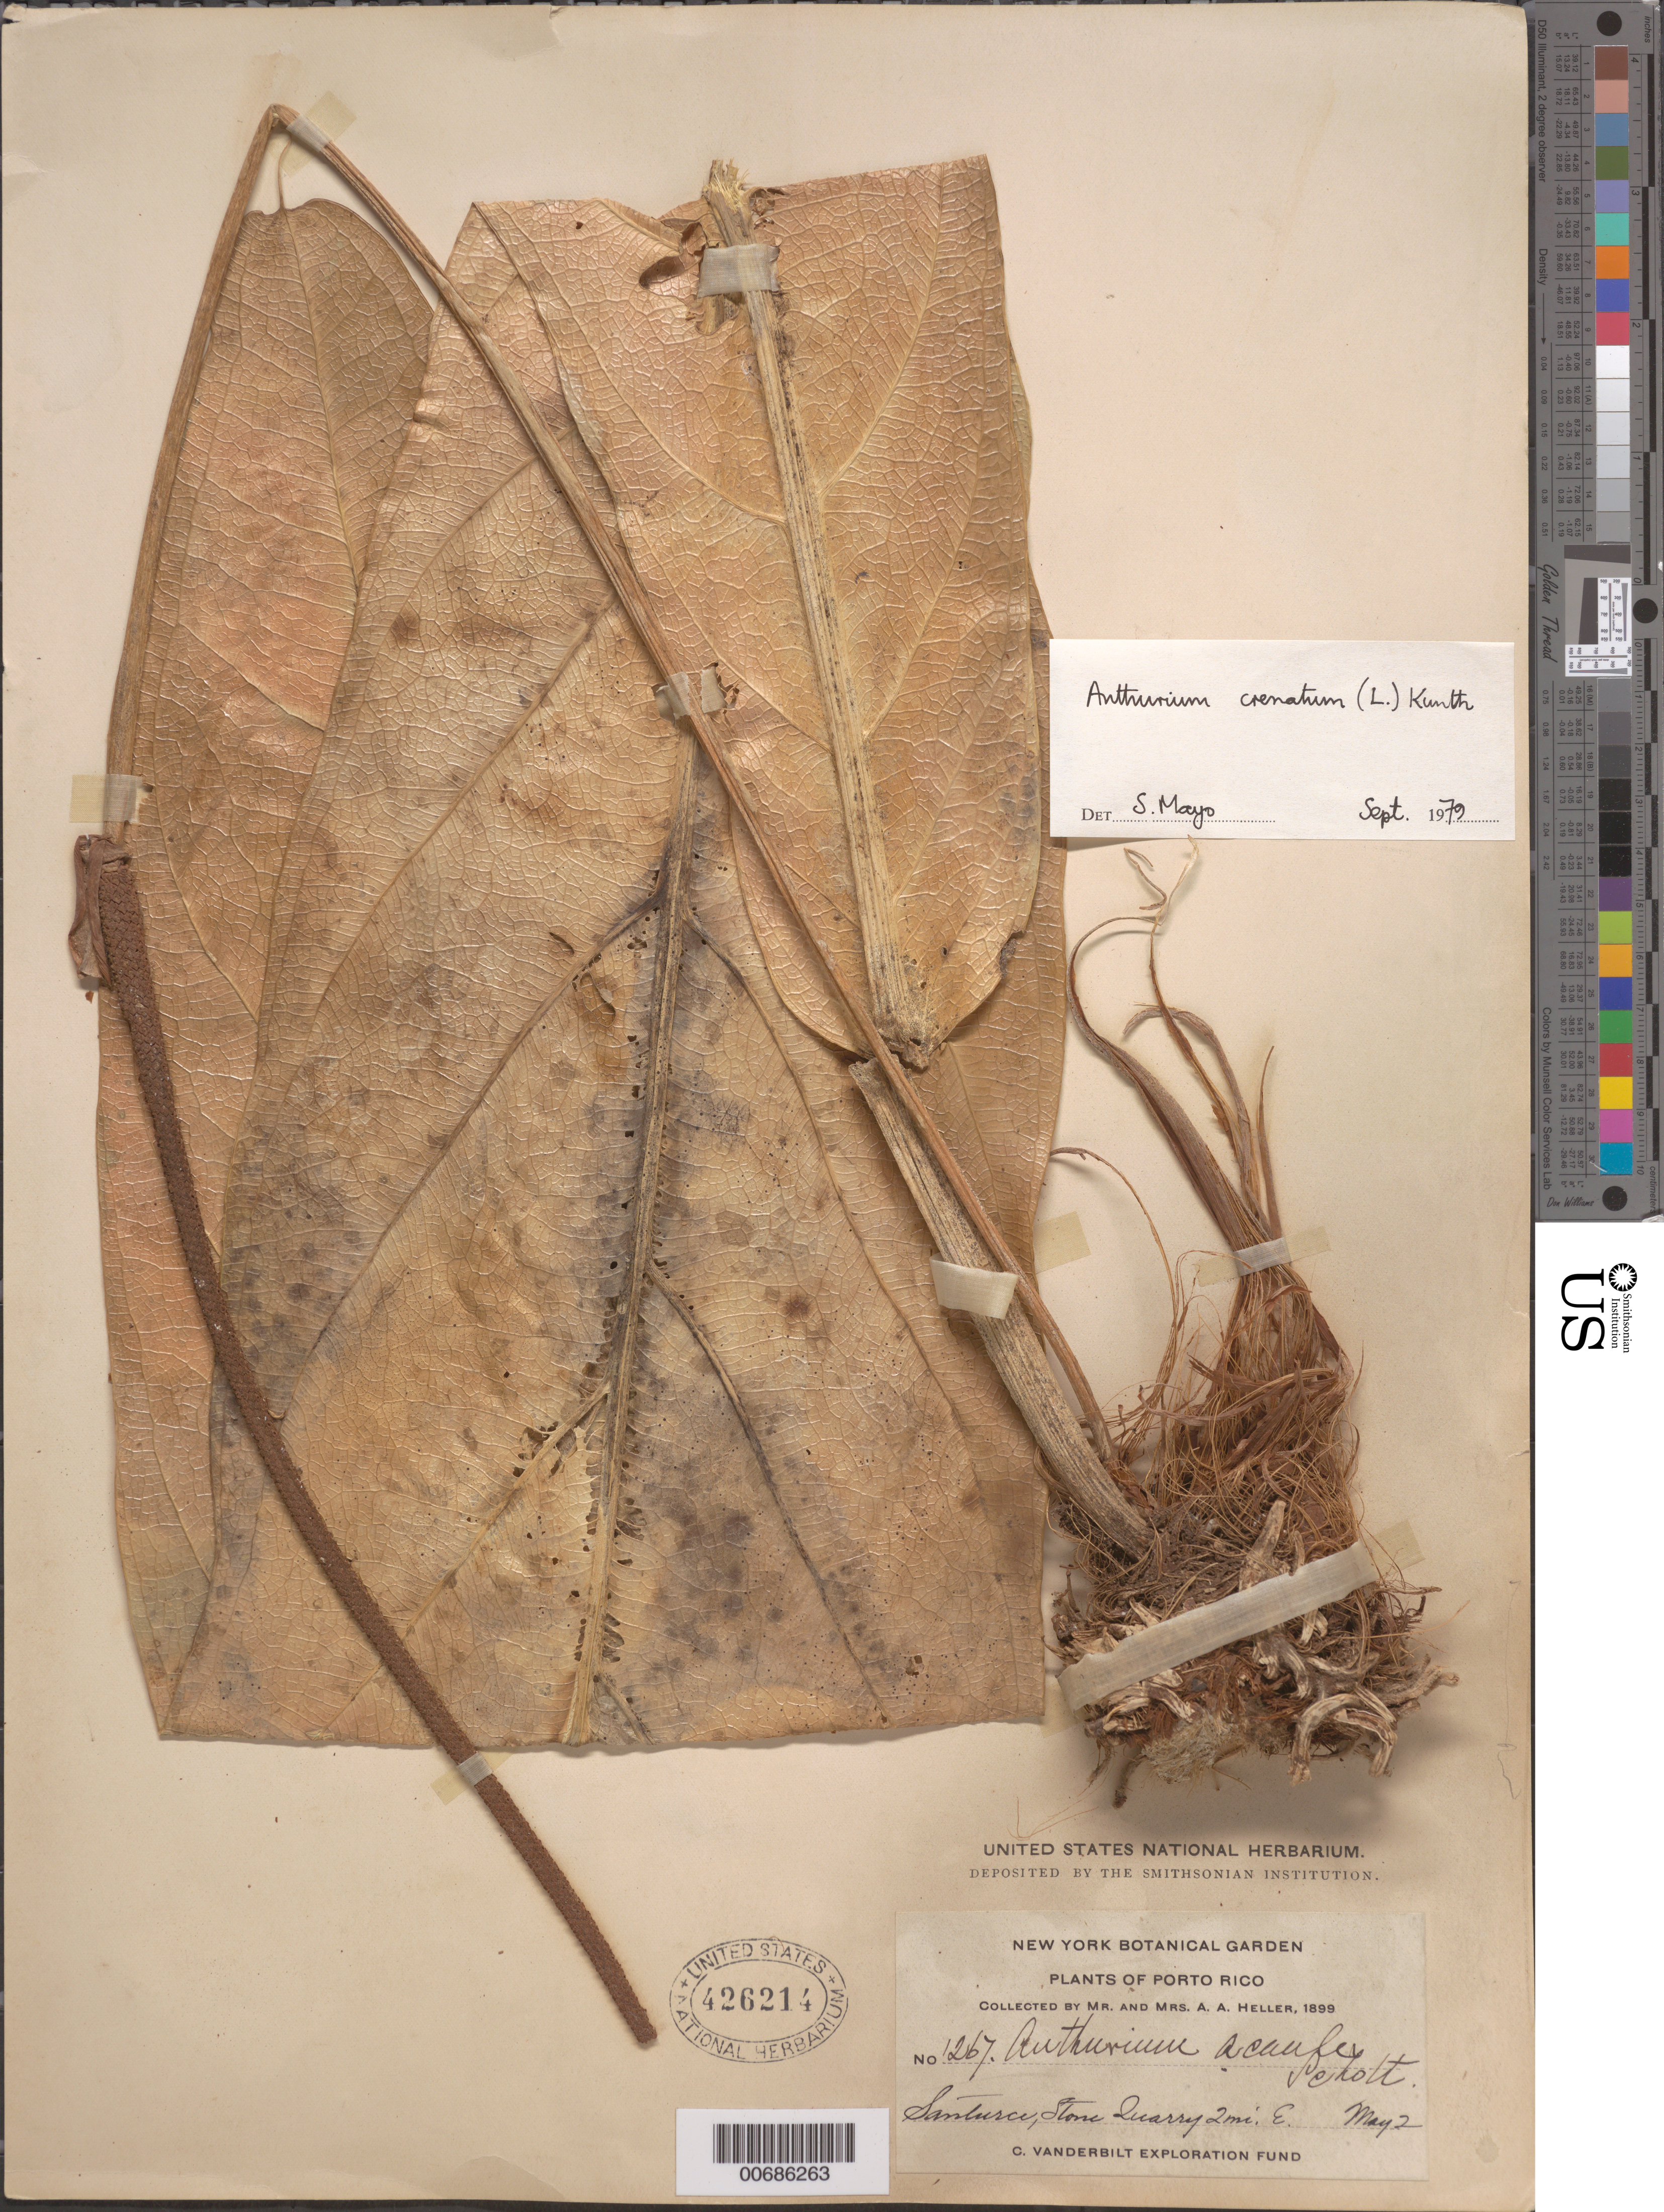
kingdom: Plantae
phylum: Tracheophyta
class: Liliopsida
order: Alismatales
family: Araceae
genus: Anthurium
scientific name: Anthurium crenatum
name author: (L.) Kunth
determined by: Mayo, S.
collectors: A. A. Heller & -- Heller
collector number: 1267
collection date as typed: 02 May 1899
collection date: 1899-05-02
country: Puerto Rico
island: Greater Antilles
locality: Santurci, Stone Quarry 2 mi. E of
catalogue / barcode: US 426214